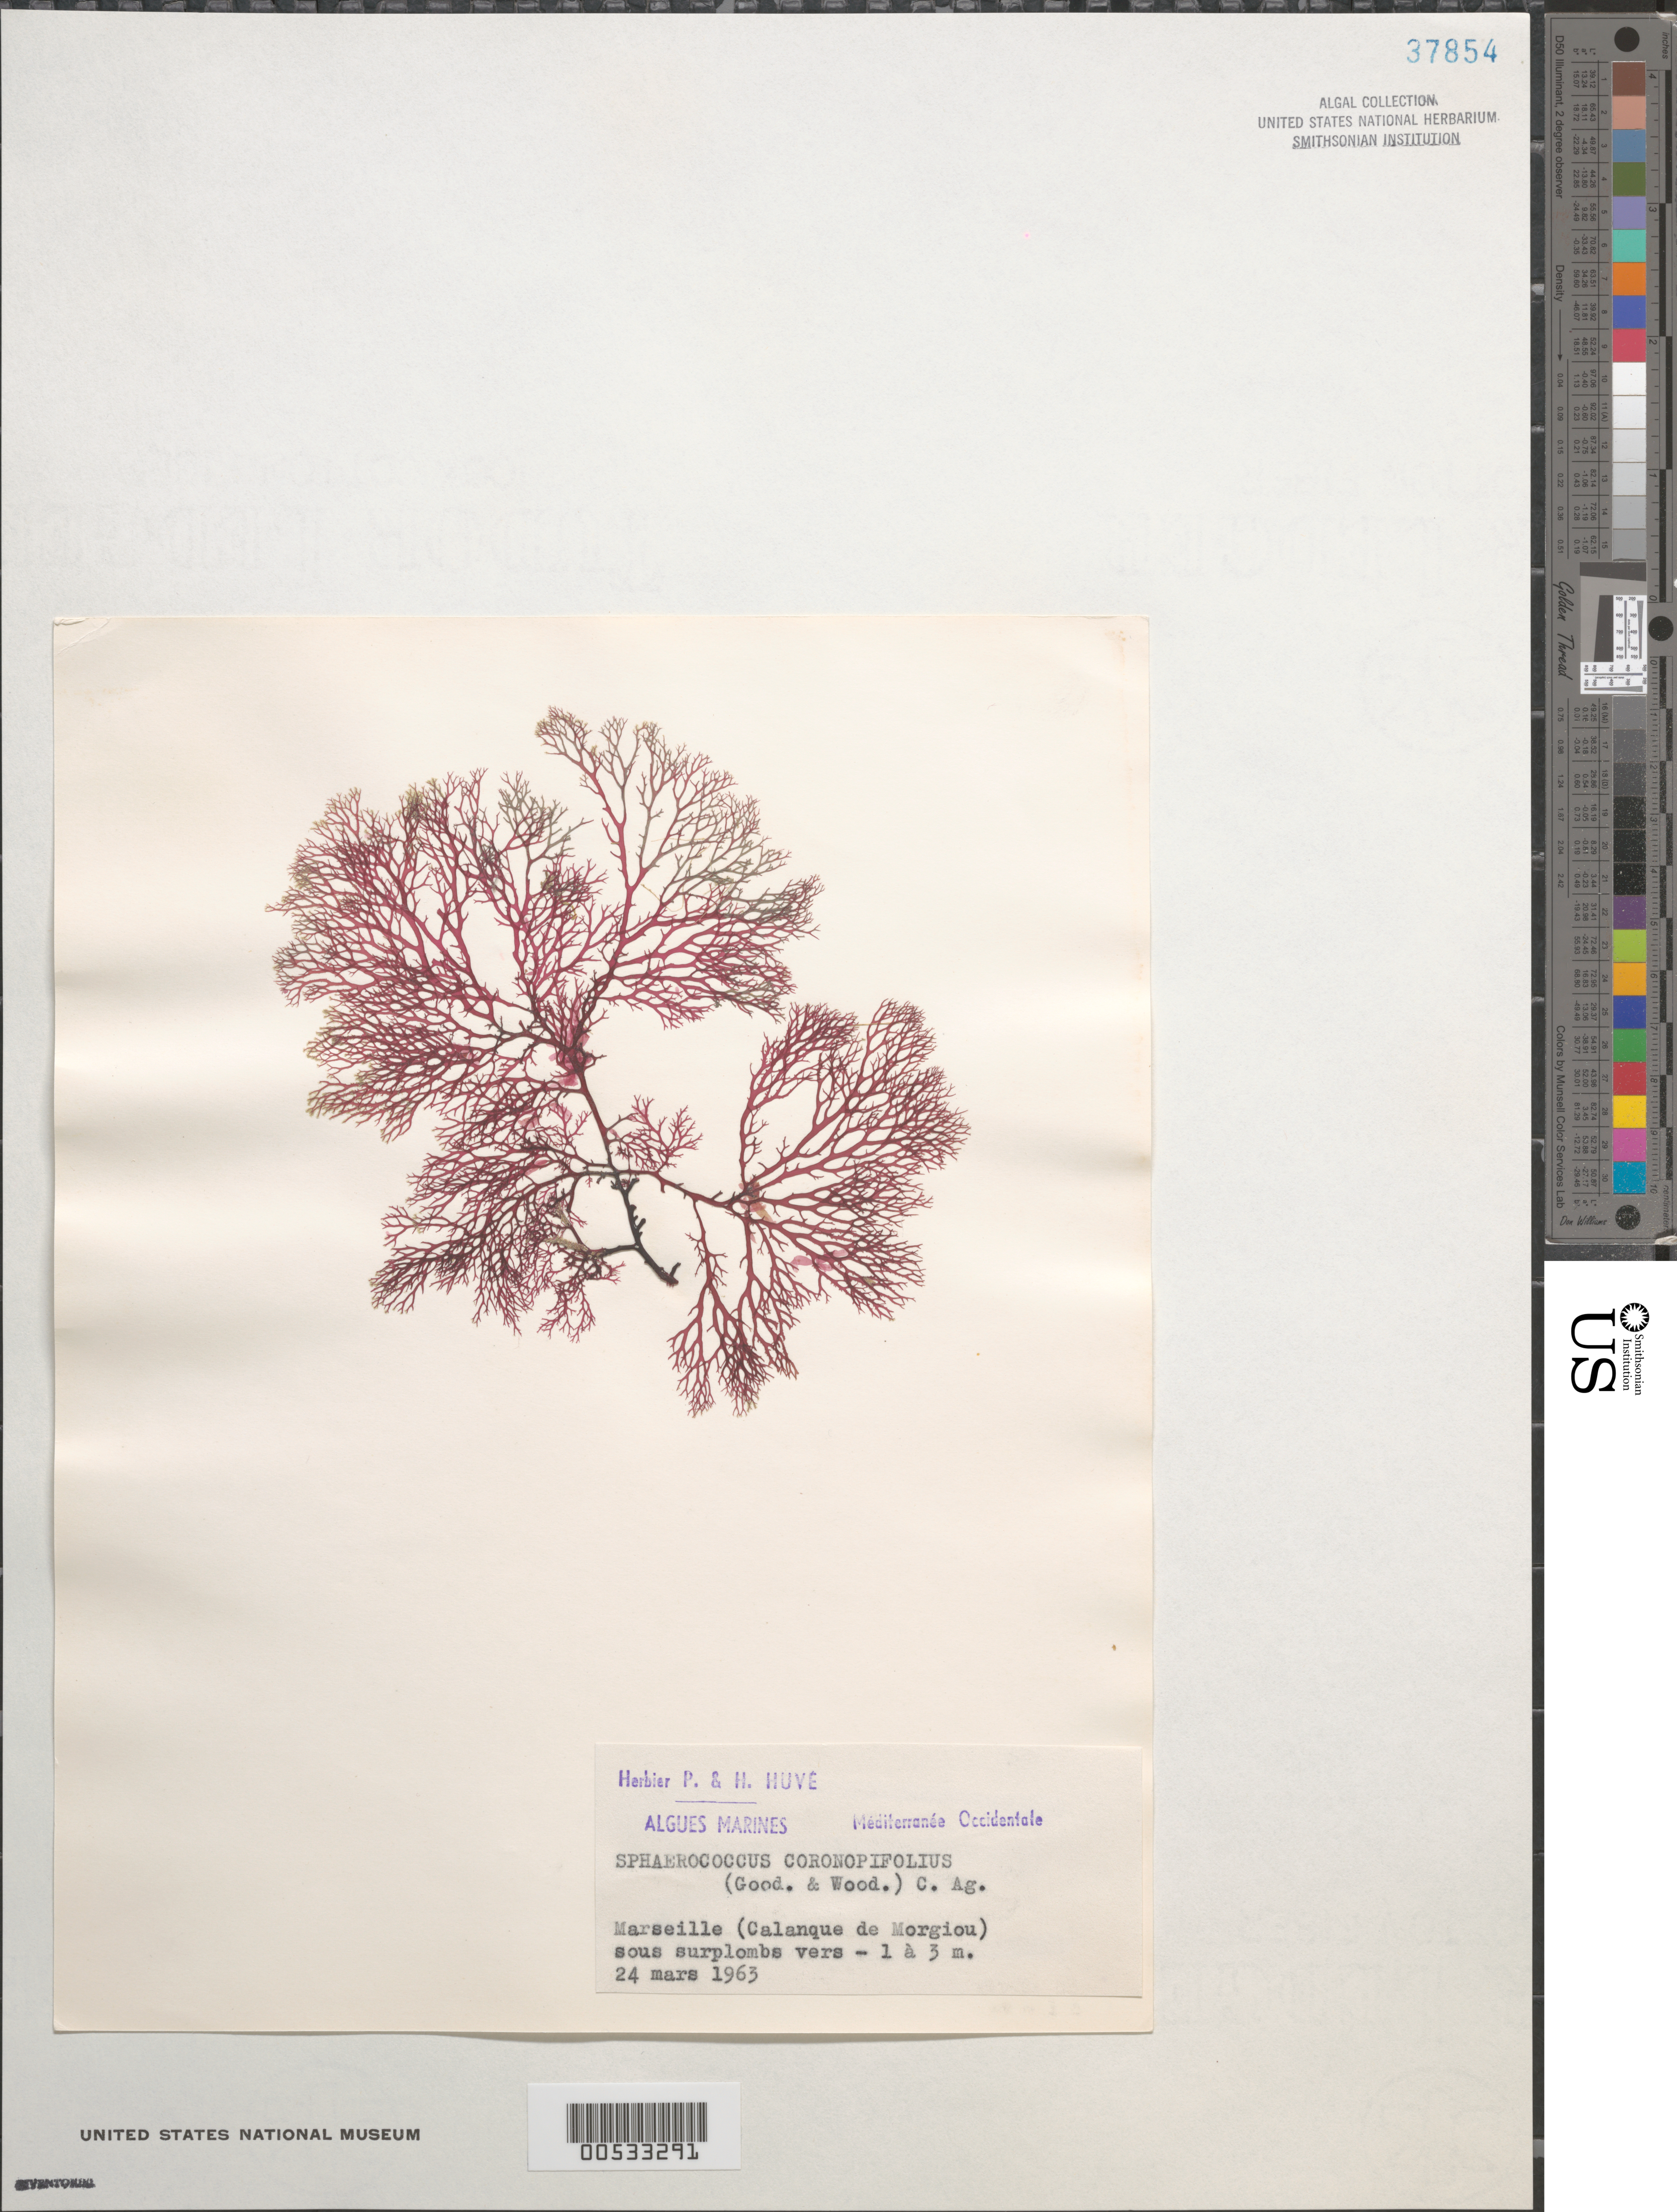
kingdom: Plantae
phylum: Rhodophyta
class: Florideophyceae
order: Gigartinales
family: Sphaerococcaceae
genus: Sphaerococcus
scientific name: Sphaerococcus coronopifolius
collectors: P. Huve & H. Huve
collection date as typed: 24 Mar 1963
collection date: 1963-03-24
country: France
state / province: Provence-Alpes-Côte d'Azur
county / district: Bouches-du-Rhône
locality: Calanque de Morgiou, Marseille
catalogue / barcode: US 37854